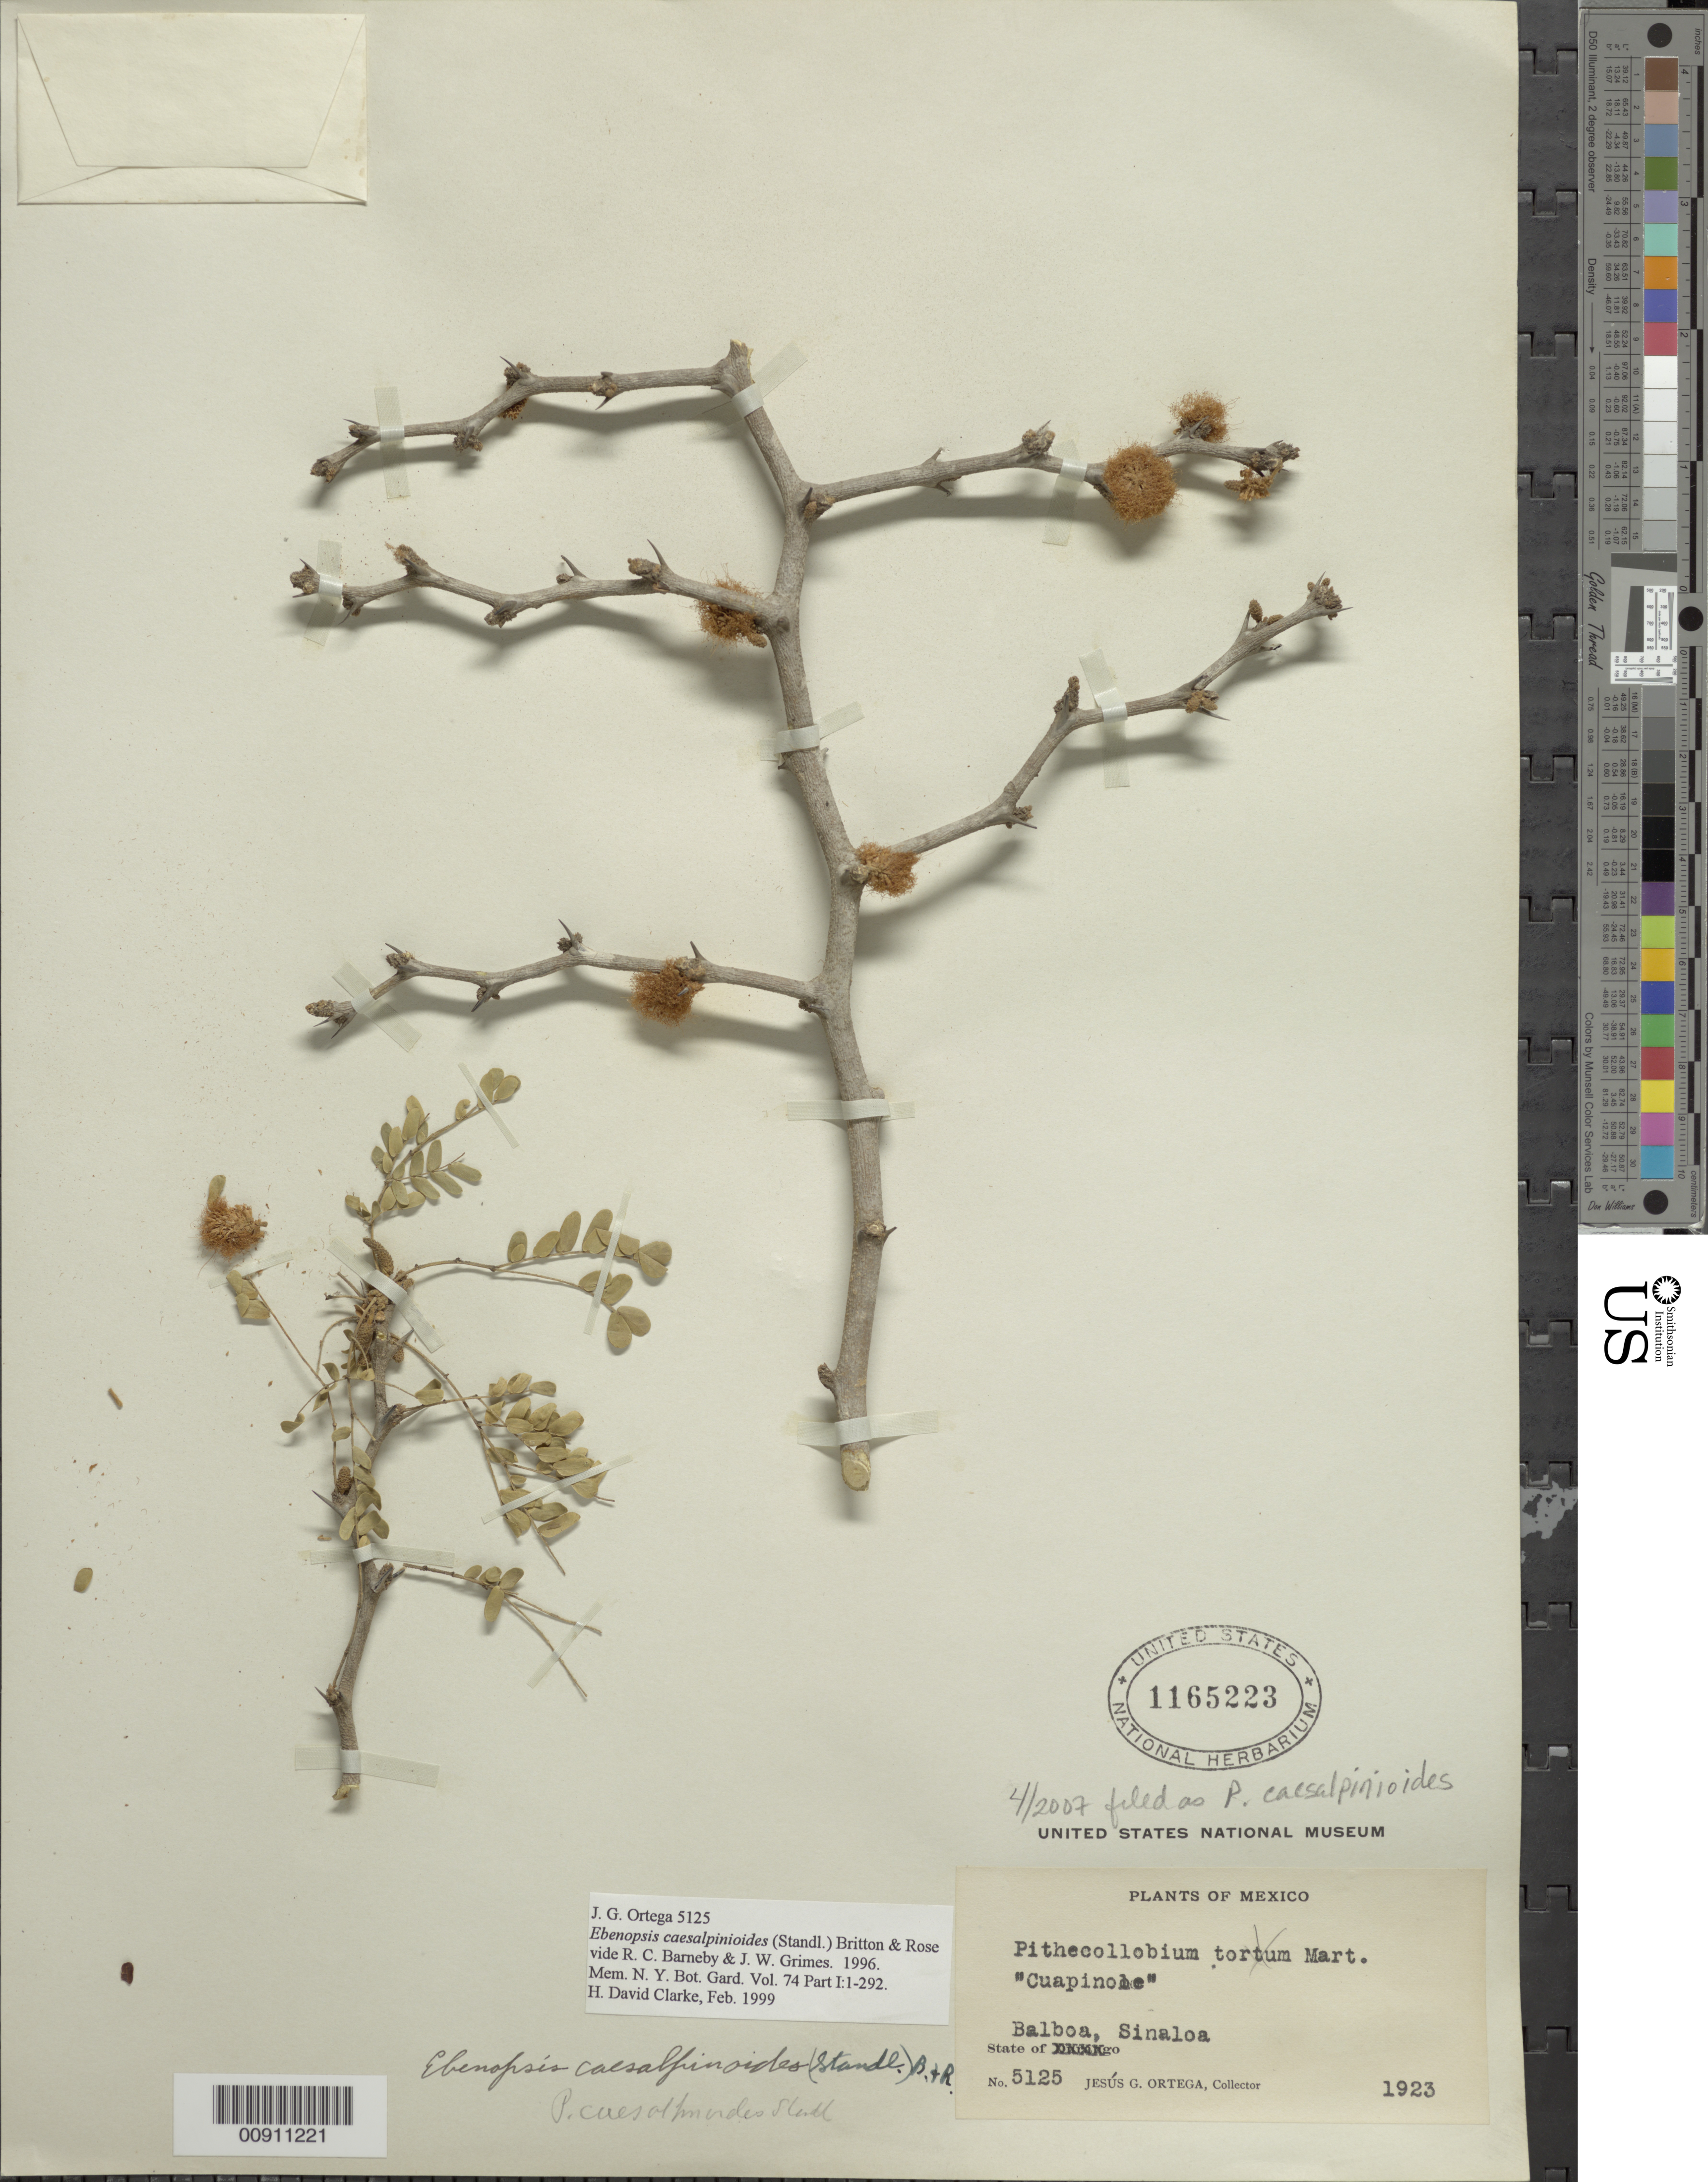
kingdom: Plantae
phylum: Tracheophyta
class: Magnoliopsida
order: Fabales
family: Fabaceae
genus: Ebenopsis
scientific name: Ebenopsis caesalpinioides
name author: (Standl.) Britton & Rose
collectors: J. Ortega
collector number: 5125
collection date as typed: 1923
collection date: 1923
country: Mexico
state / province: Sinaloa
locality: Balboa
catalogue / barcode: US 1165223